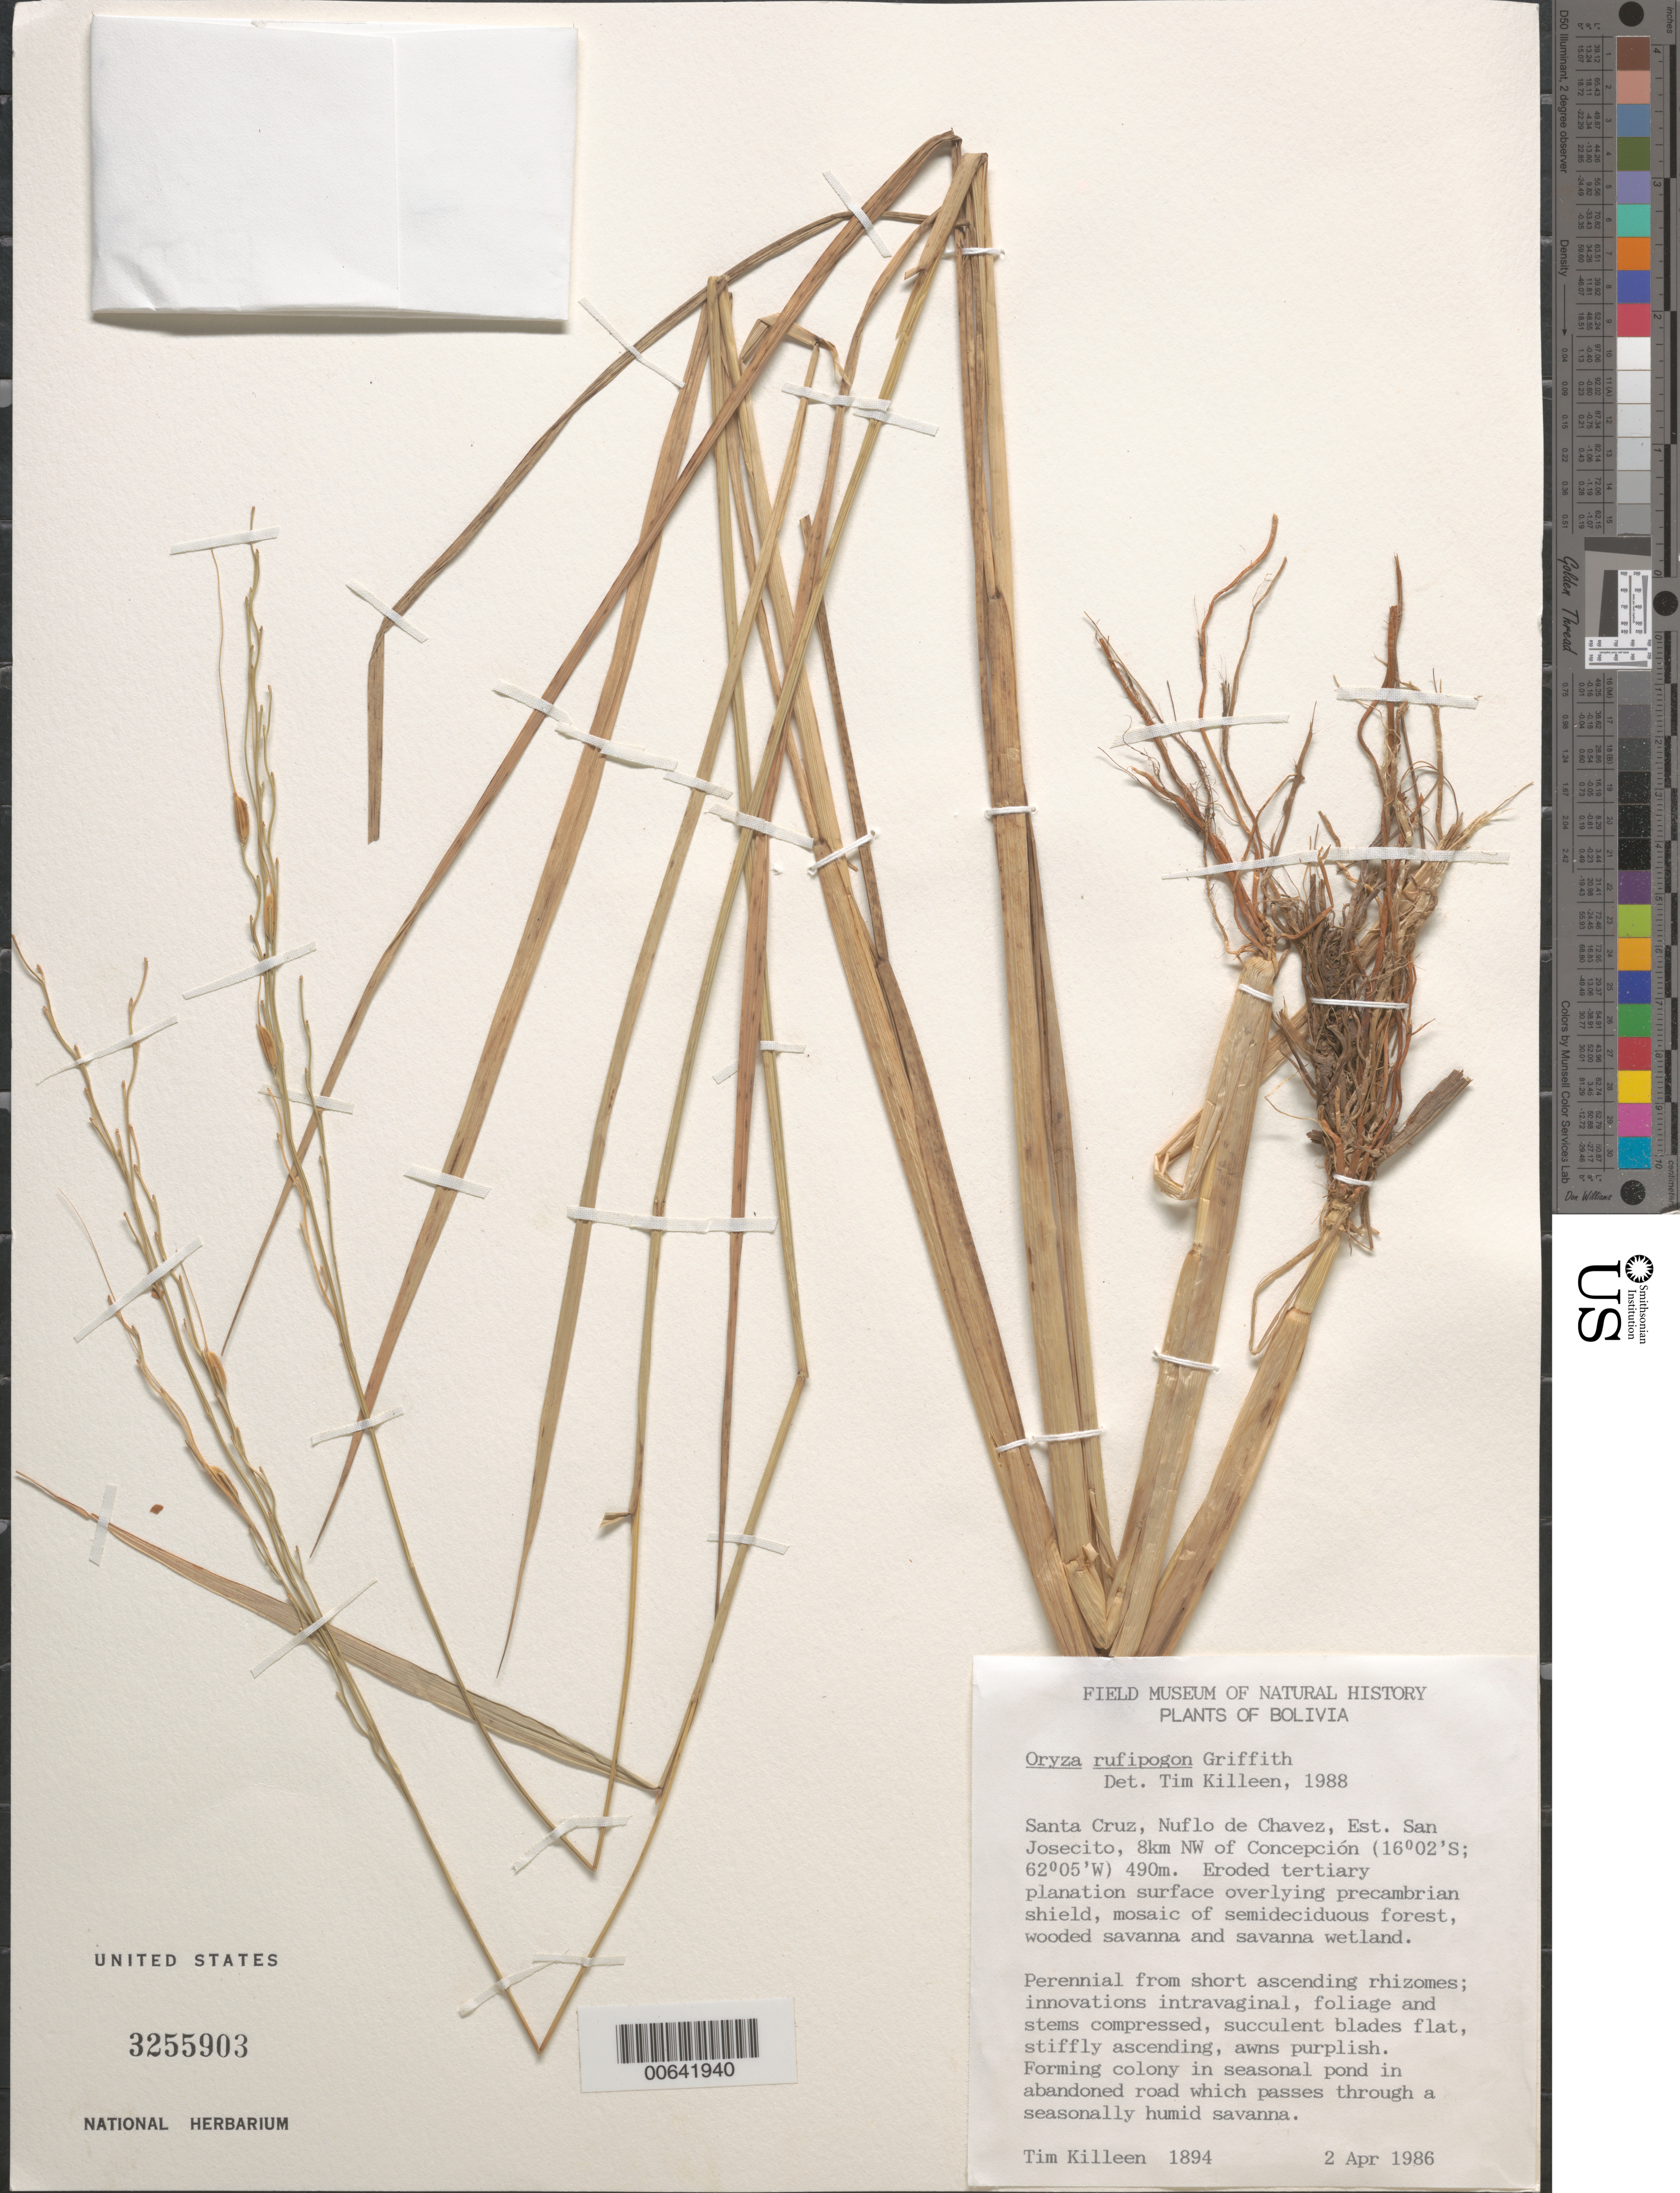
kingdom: Plantae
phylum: Tracheophyta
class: Liliopsida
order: Poales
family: Poaceae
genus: Oryza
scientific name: Oryza rufipogon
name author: Griffith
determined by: Killeen, T.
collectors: T. Killeen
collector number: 1894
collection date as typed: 02 Apr 1986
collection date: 1986-04-02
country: Bolivia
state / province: Santa Cruz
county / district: Ñuflo de Chávez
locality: Estancia San Josecito, 8 km al S de Concepción.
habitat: Mosaico de bosque semideciduo y sabanas arbolada. Sabanas estacionalmente húmudas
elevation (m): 490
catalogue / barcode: US 3255903